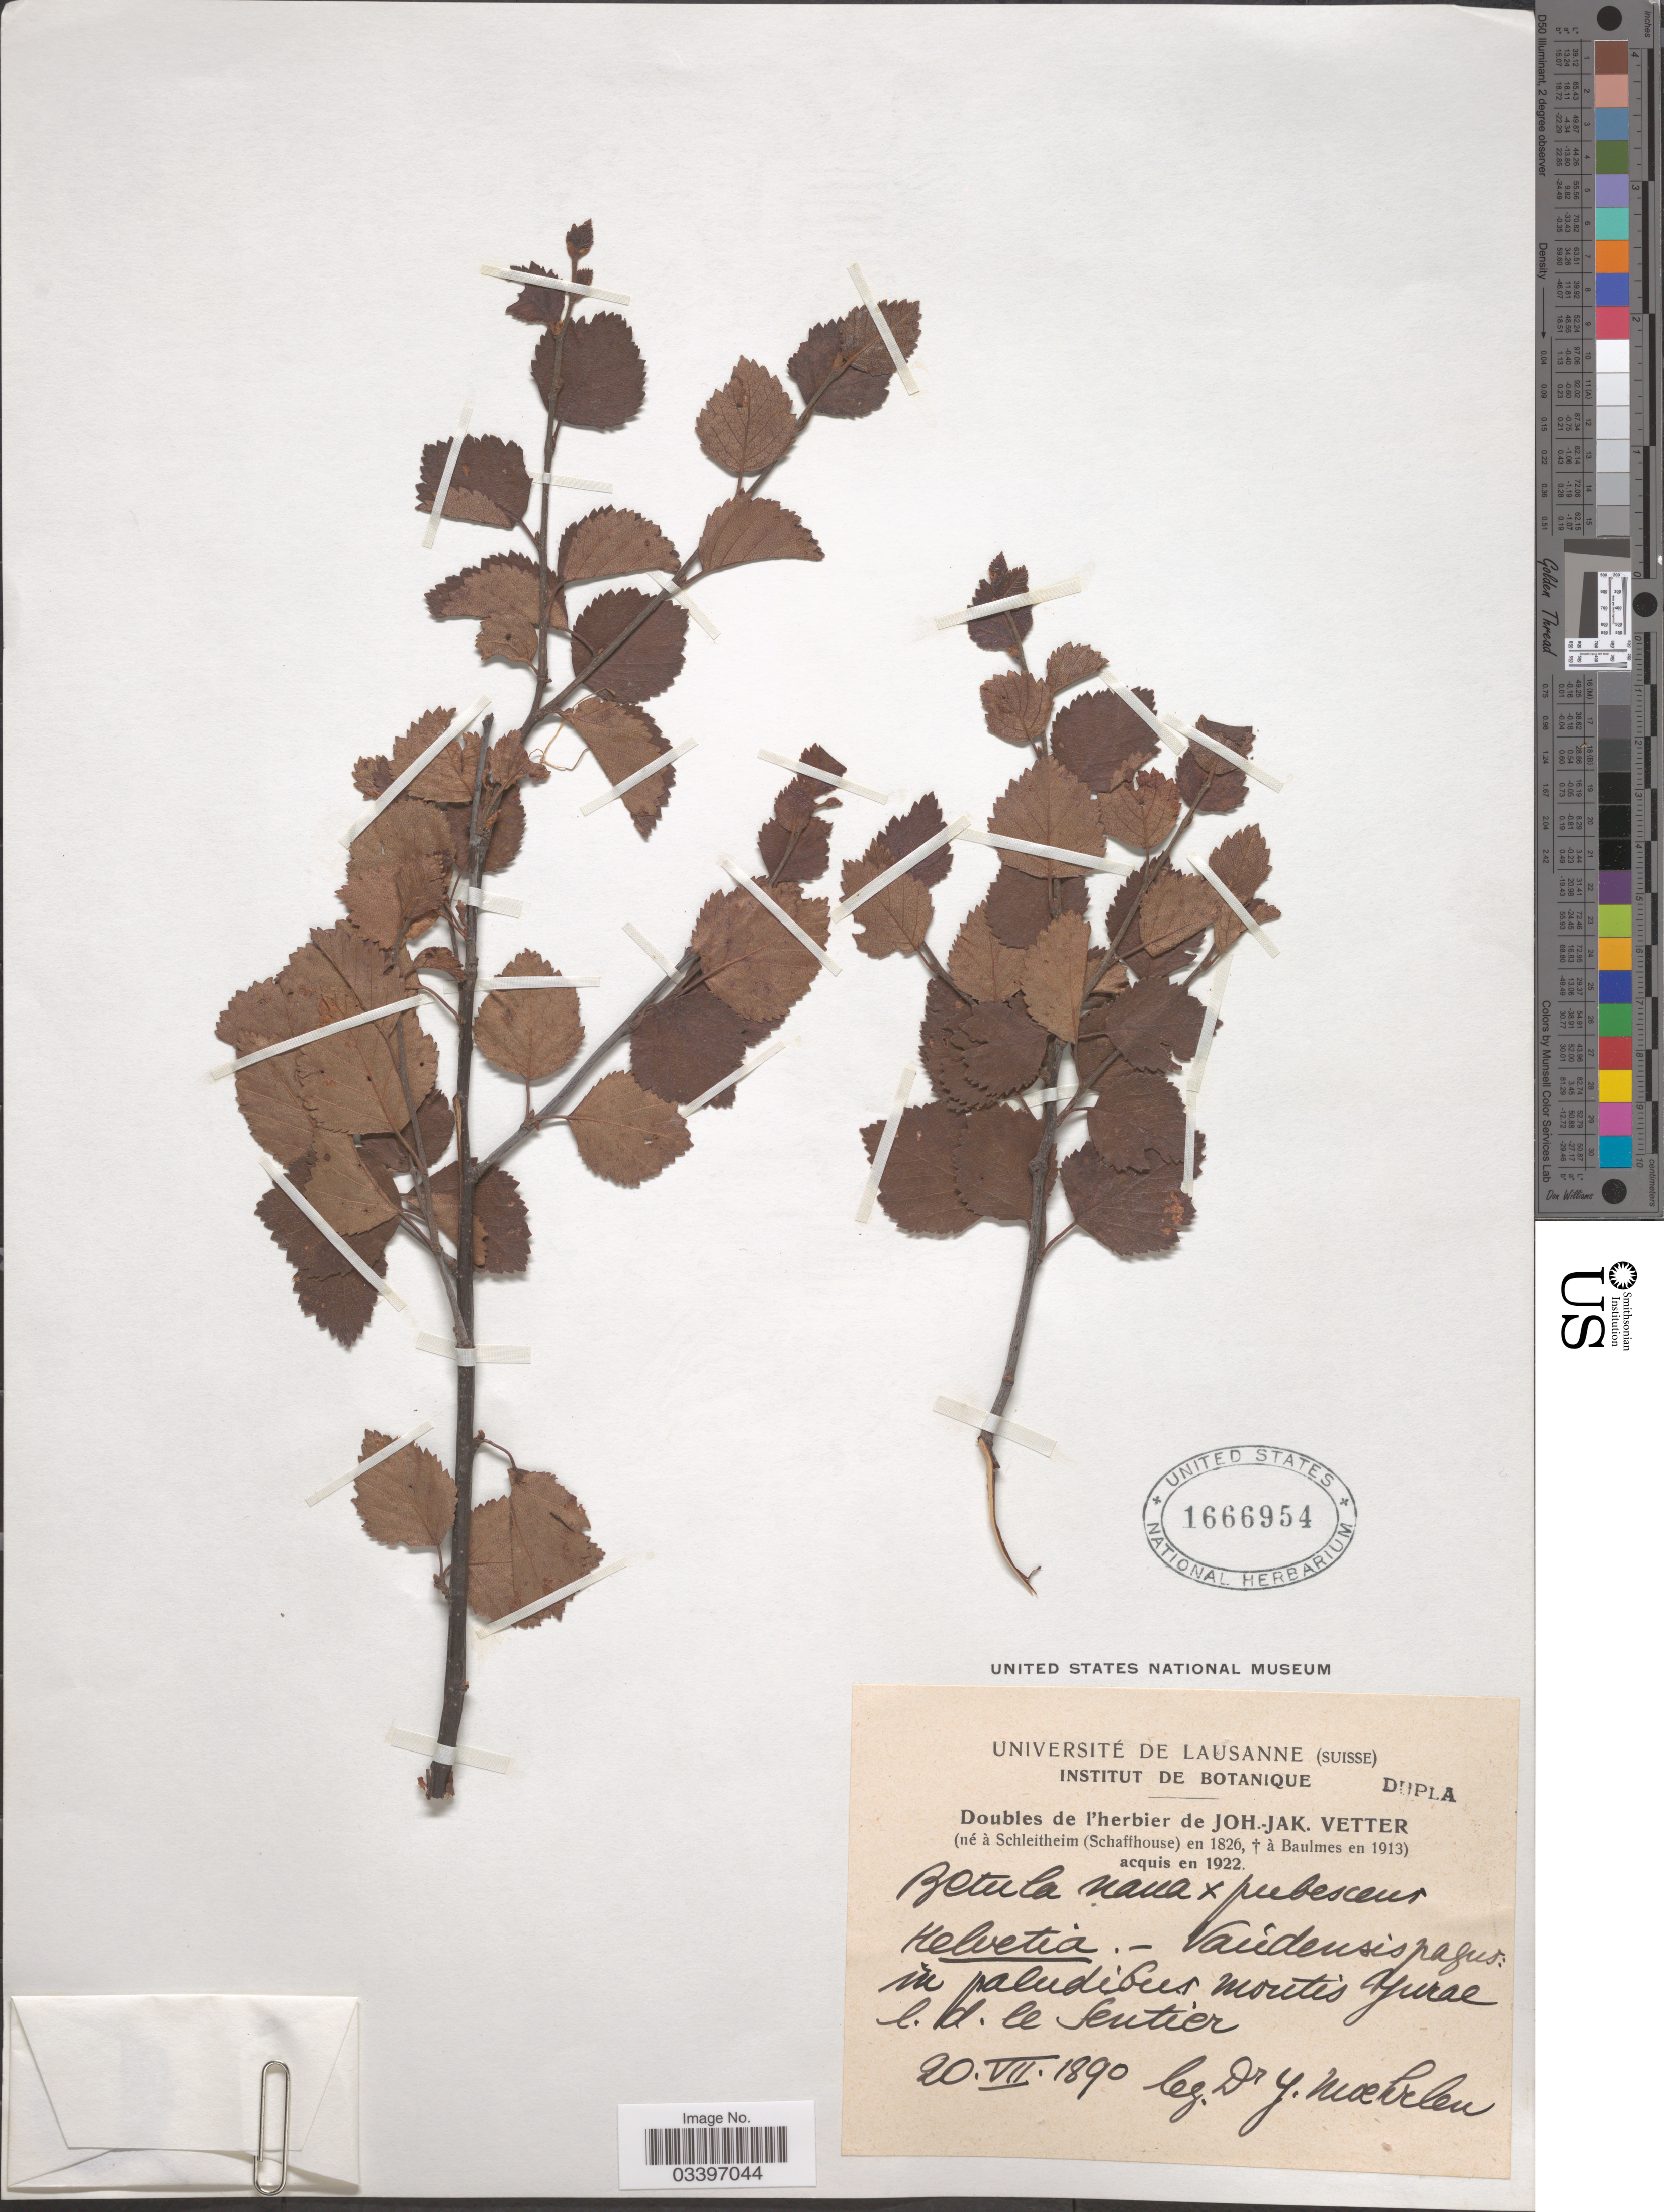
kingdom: Plantae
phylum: Tracheophyta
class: Magnoliopsida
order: Fagales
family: Betulaceae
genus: Betula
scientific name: Betula nana x B. pubescens Ehrh.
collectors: Y. Moehrlen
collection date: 1890-07-20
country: Switzerland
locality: Helvetia: Vaúdensis pagus: in paludibus montis Yurae l. d. le Sentier.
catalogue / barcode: US 1666954